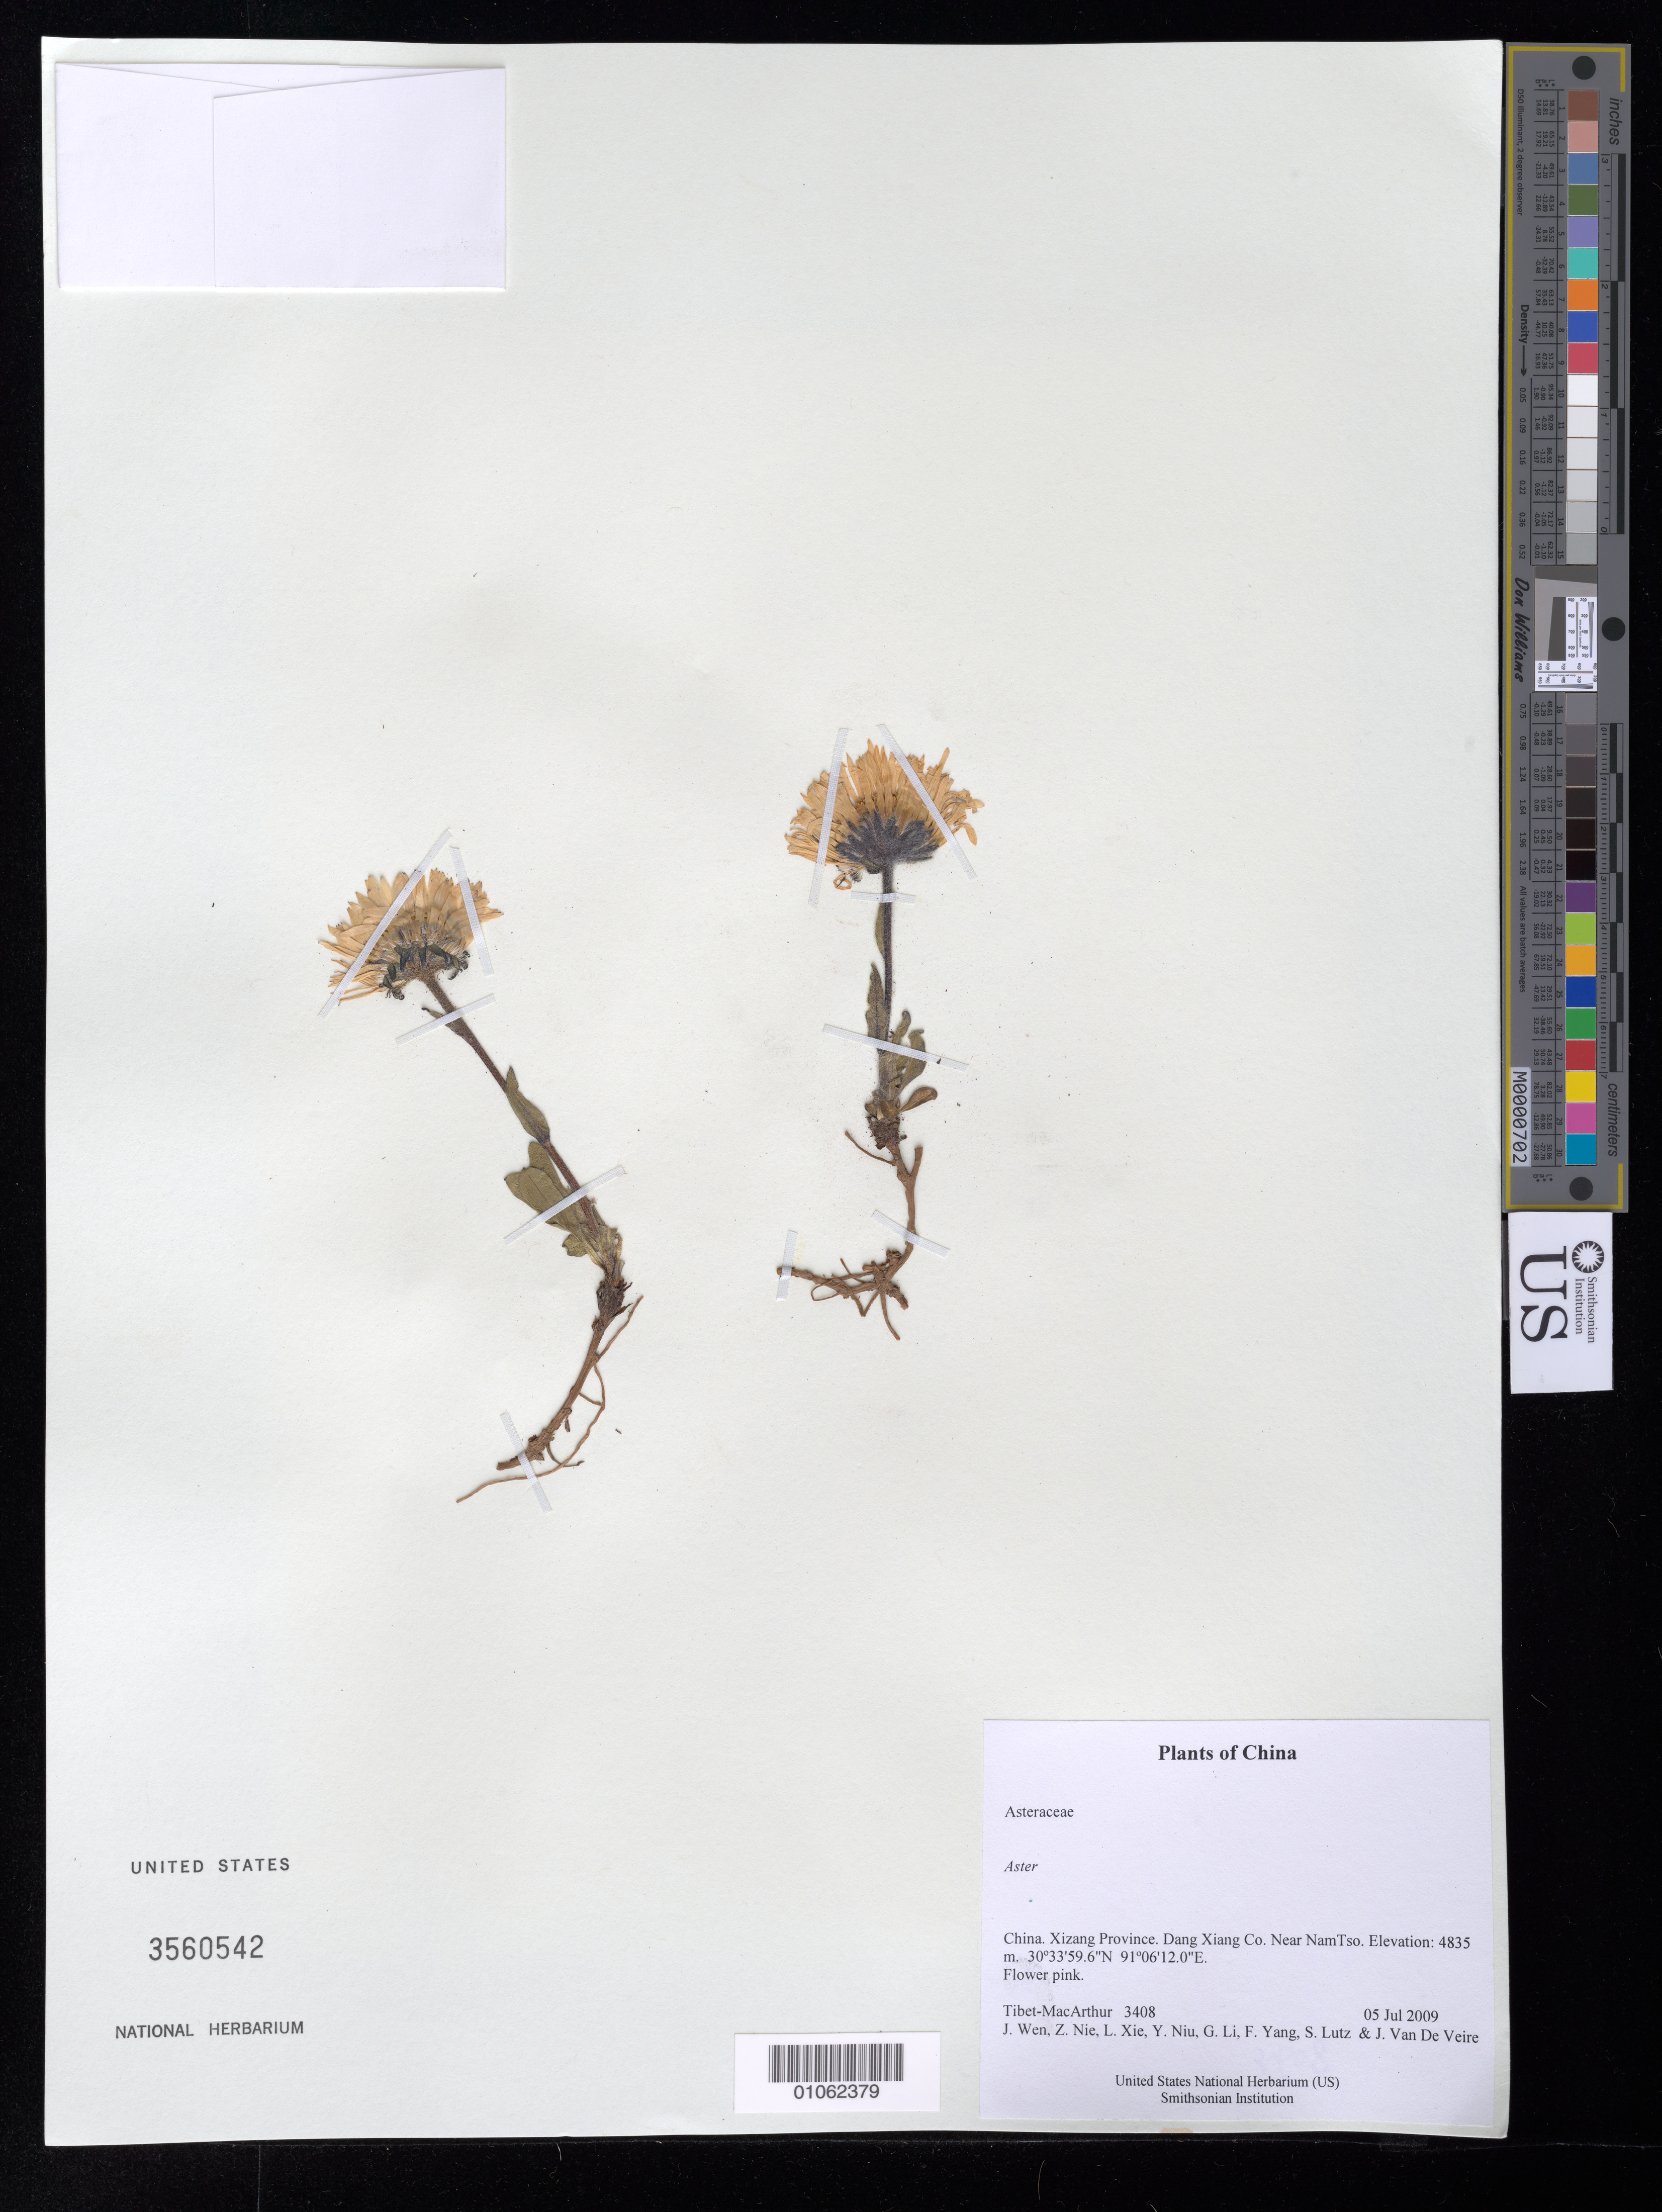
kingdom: Plantae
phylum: Tracheophyta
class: Magnoliopsida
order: Asterales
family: Asteraceae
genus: Aster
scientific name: Aster sp.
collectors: Tibet-MacArthur, J. Wen, Z. Nie, L. Xie, Y. Niu, G. Li, F. Yang, S. Lutz & J. Van De Veire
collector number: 3408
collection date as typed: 05 Jul 2009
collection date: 2009-07-05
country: China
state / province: Xizang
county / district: Dang Xiang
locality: Near NamTso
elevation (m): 4835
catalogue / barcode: US 3560542